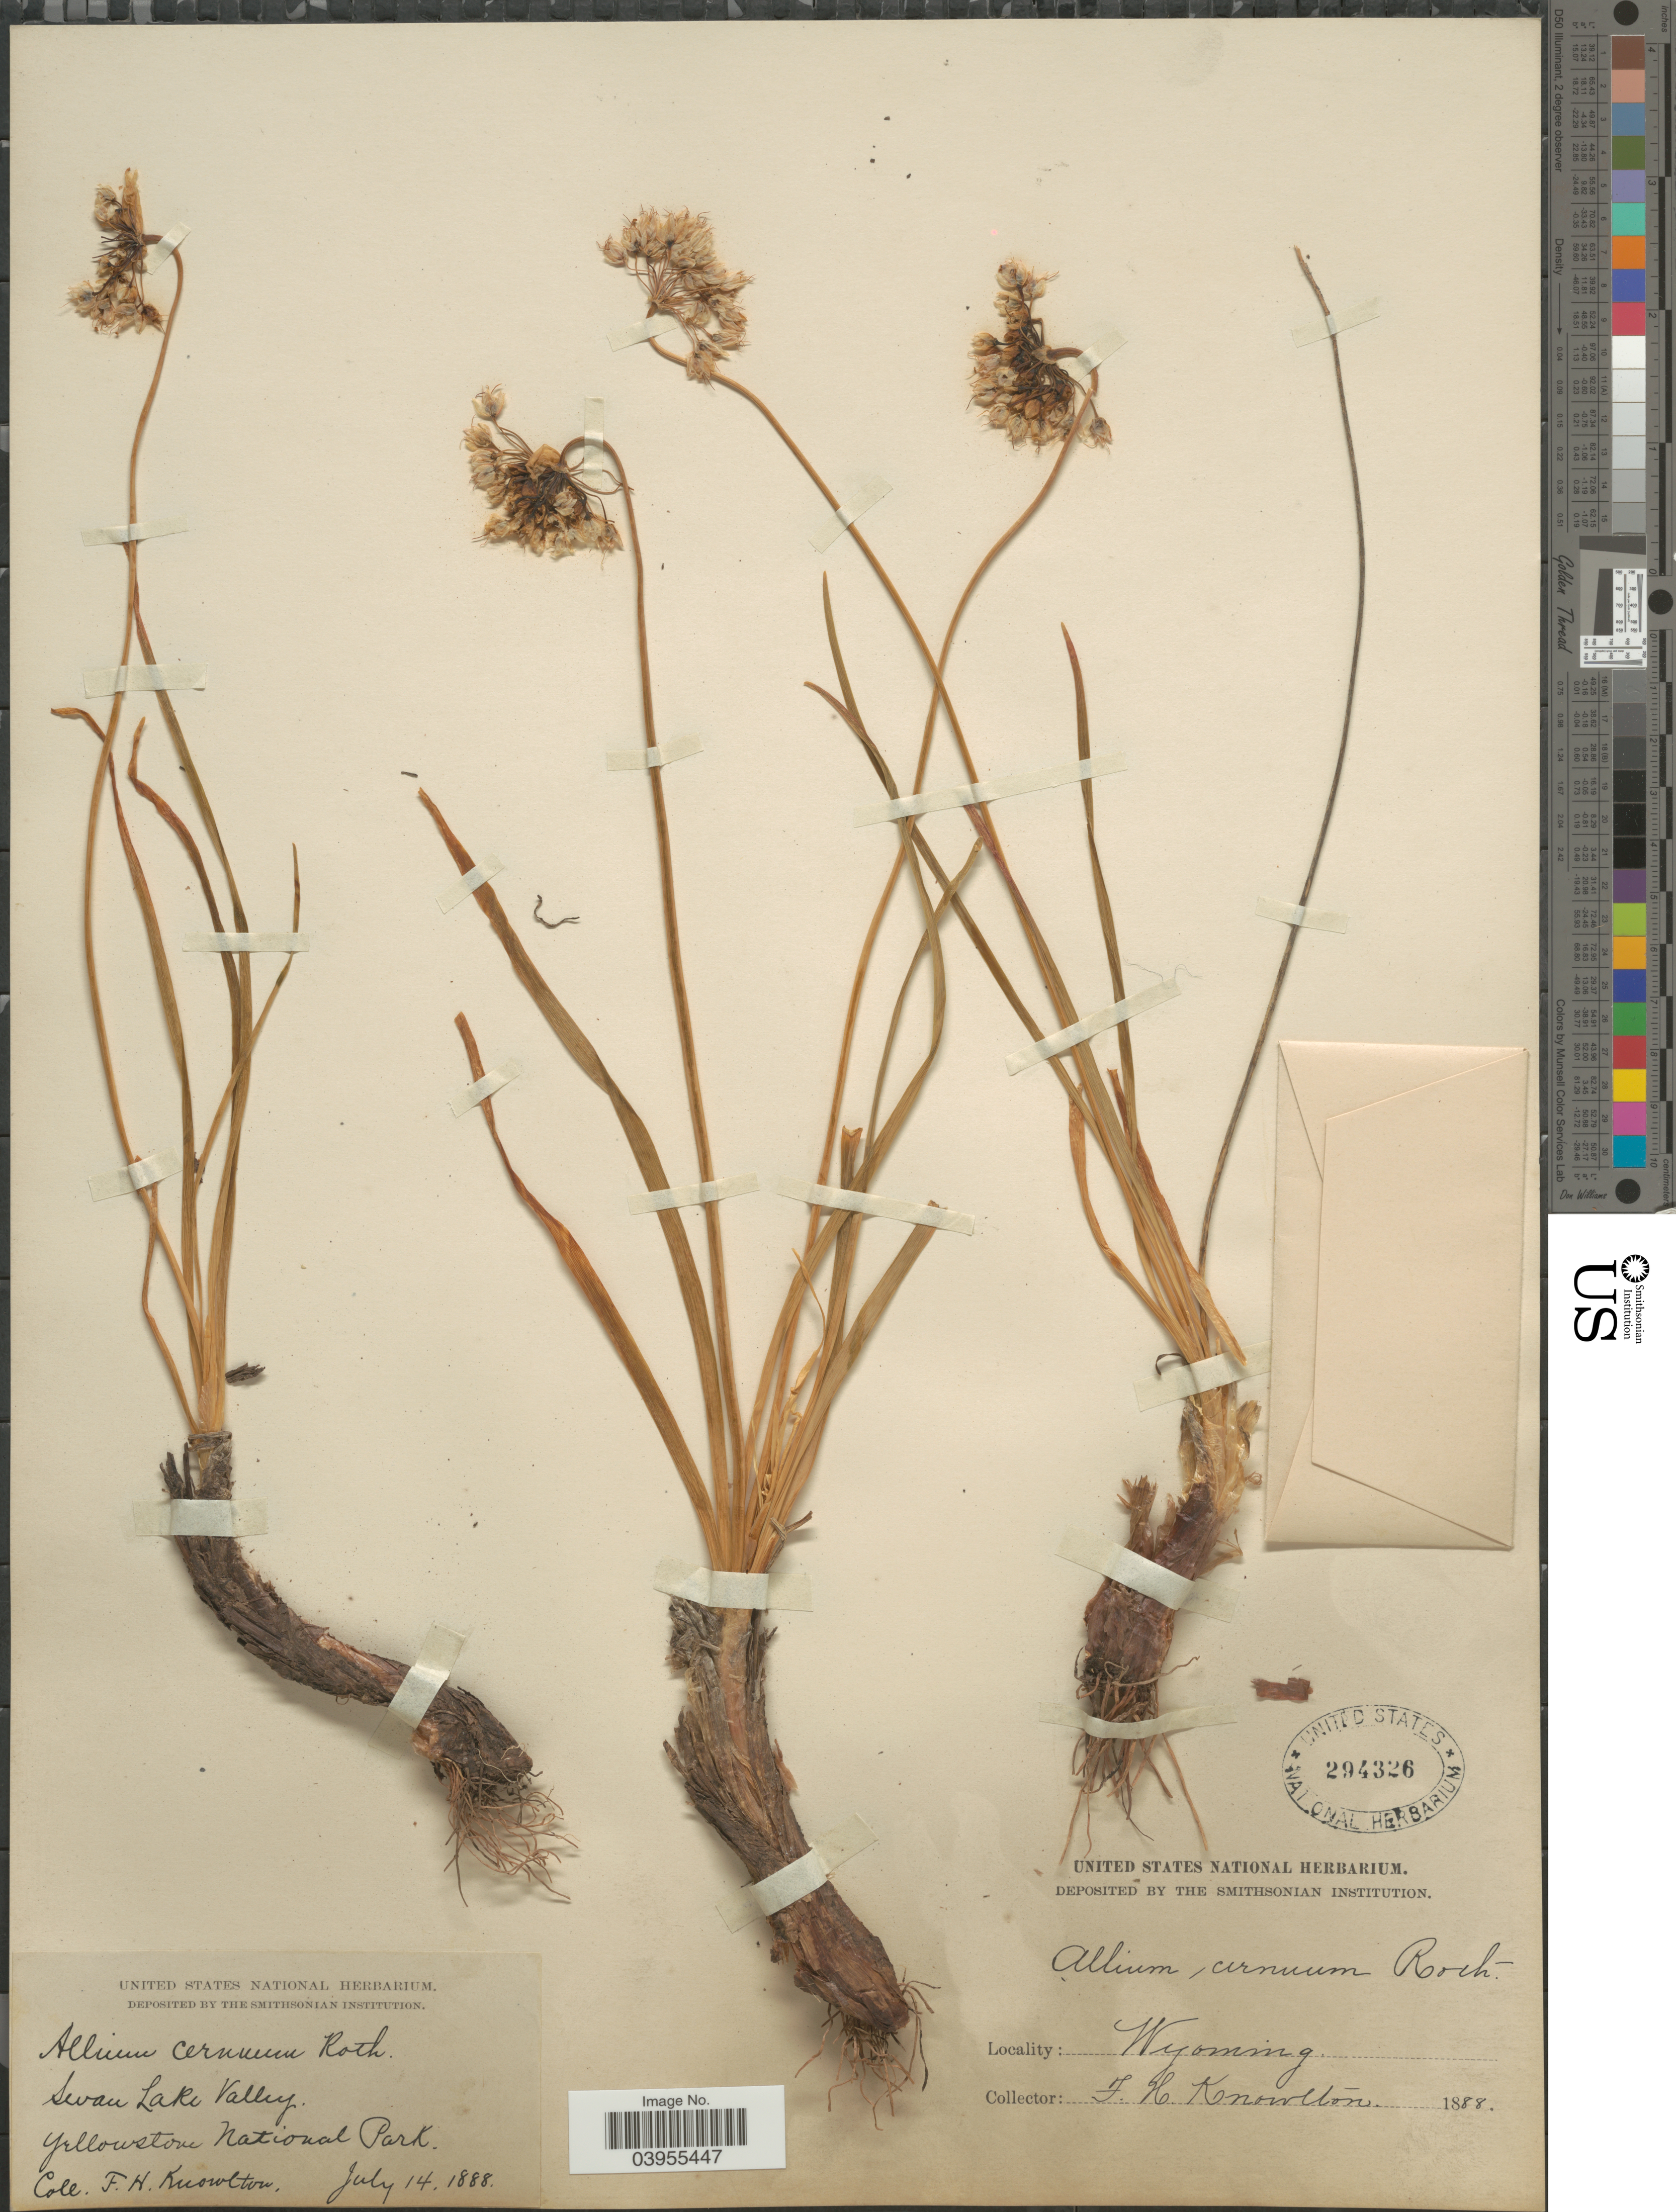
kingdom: Plantae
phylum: Tracheophyta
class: Liliopsida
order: Asparagales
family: Amaryllidaceae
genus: Allium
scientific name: Allium cernuum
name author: Roth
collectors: F. H. Knowlton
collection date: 1888-07-14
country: United States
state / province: Wyoming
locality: Swan Lake Valley. Yellowstone National Park.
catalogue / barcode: US 294326